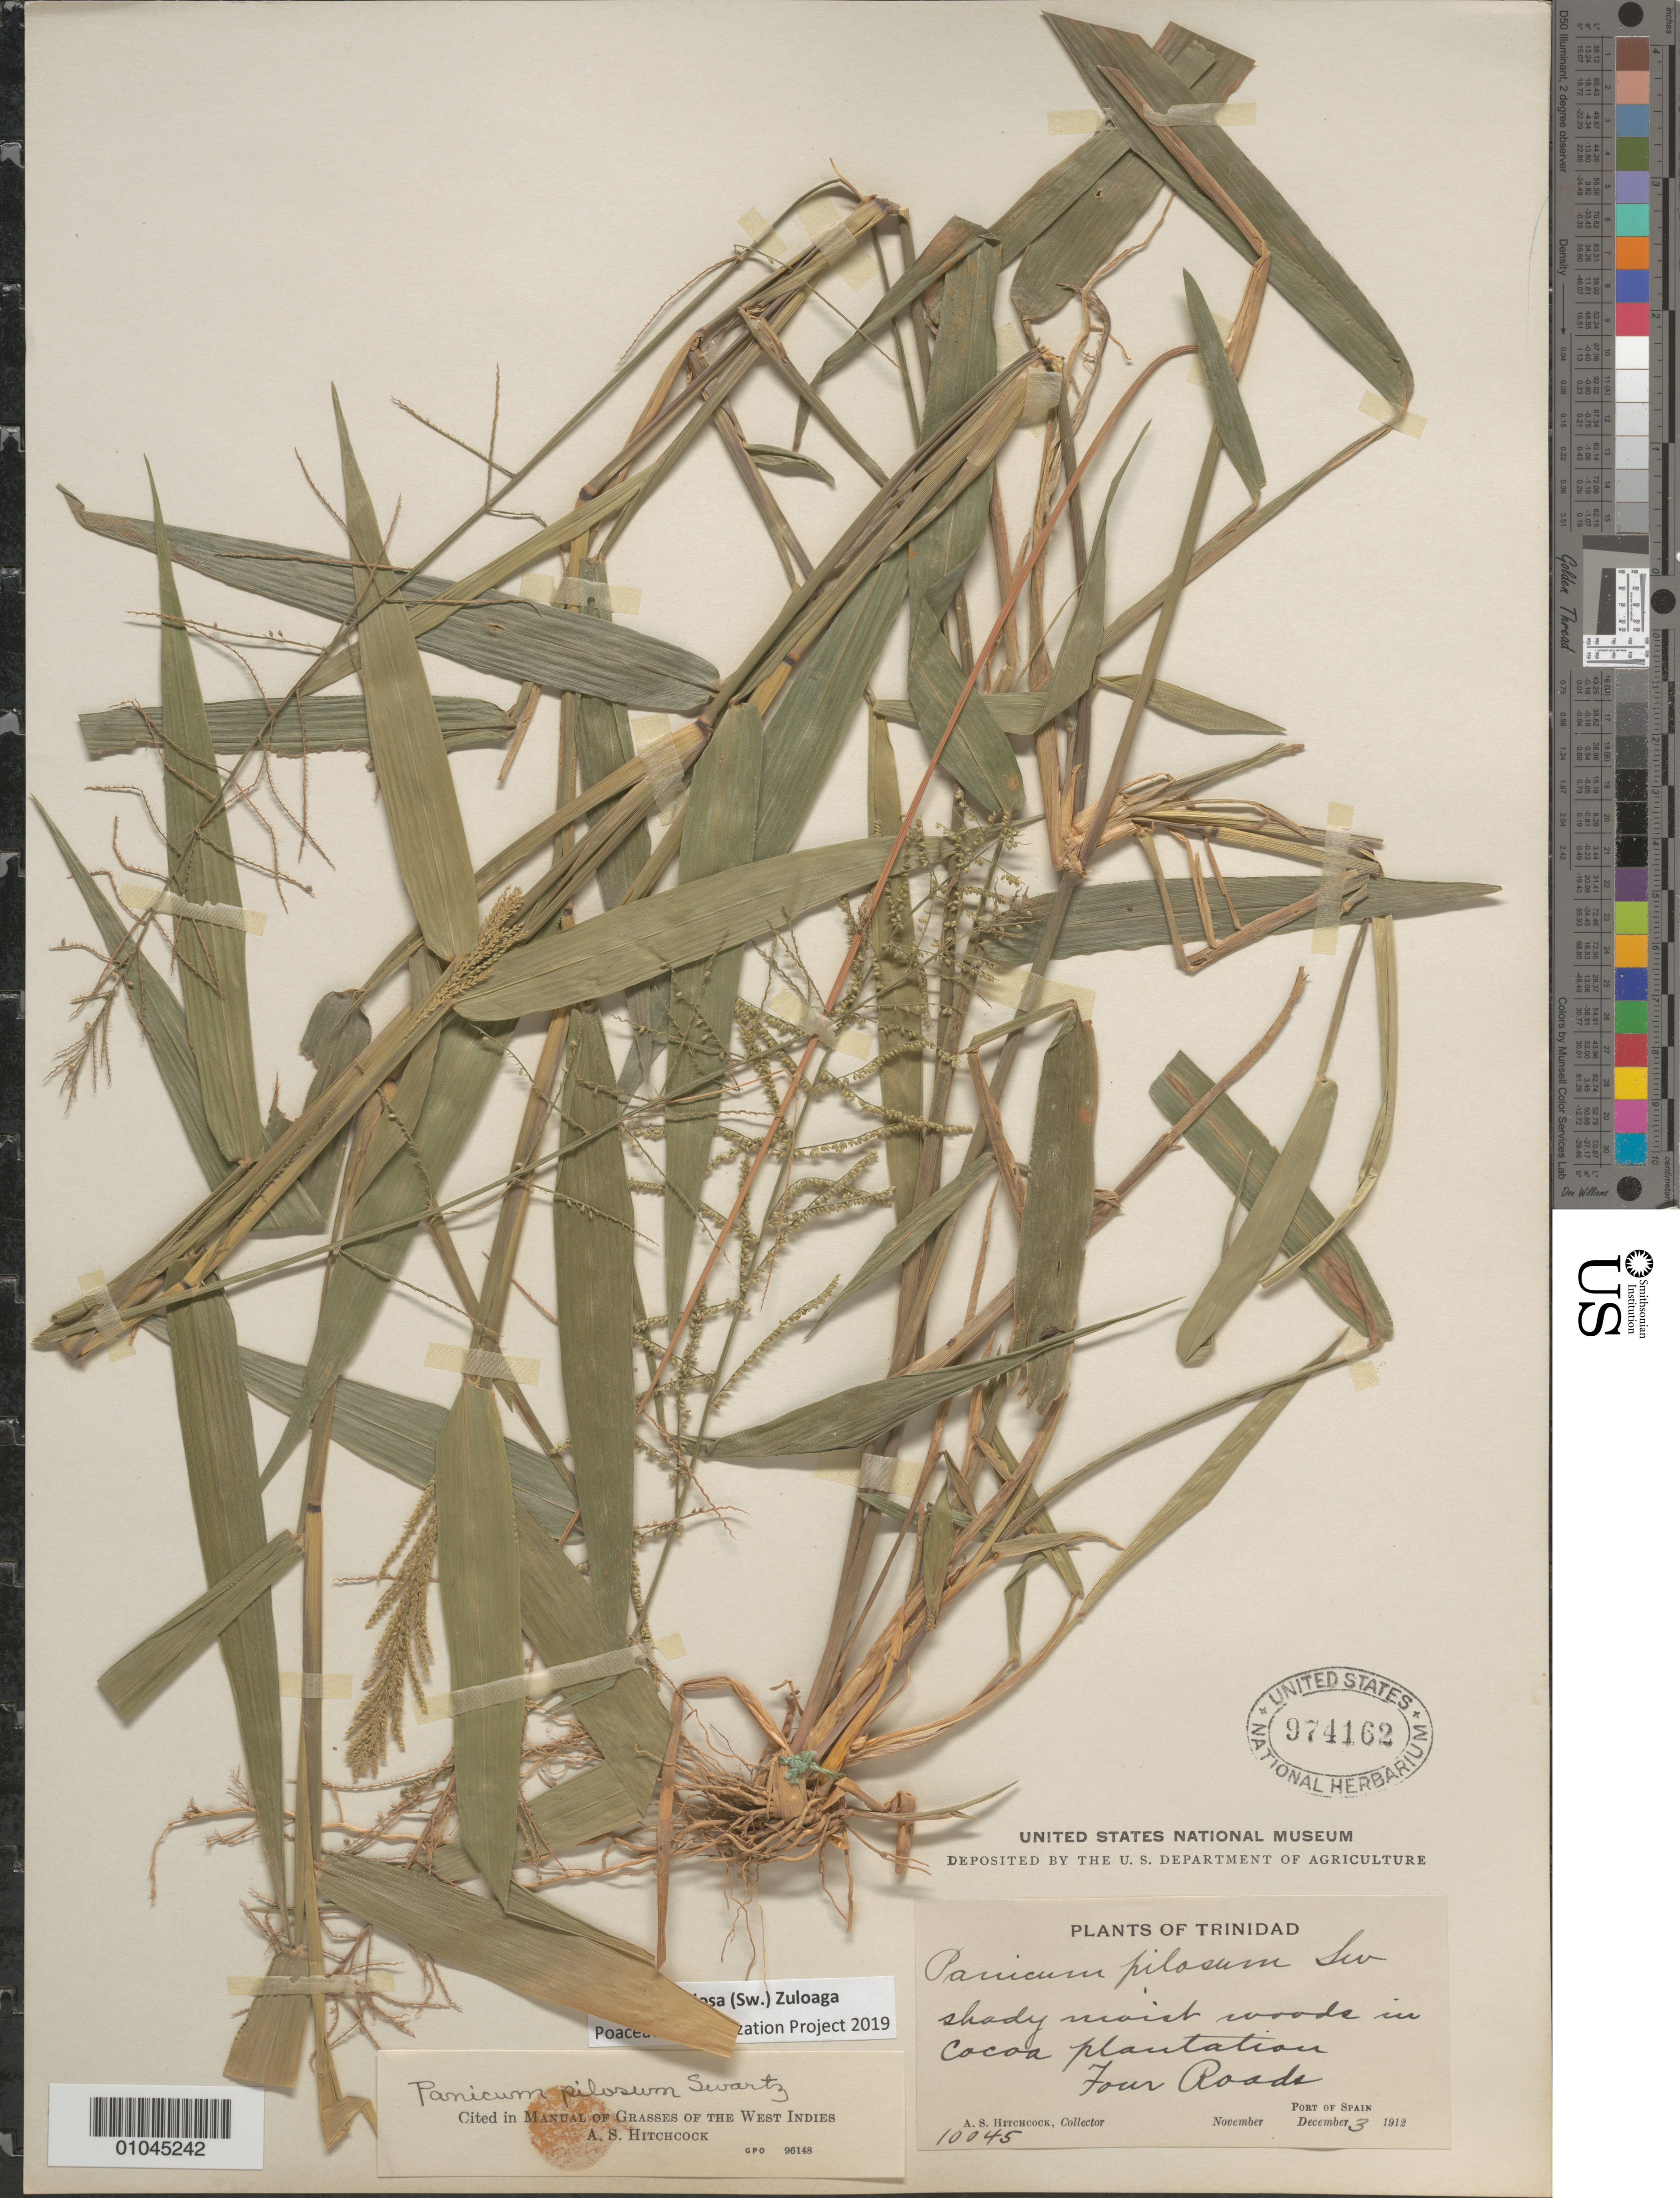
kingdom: Plantae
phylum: Tracheophyta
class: Liliopsida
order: Poales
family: Poaceae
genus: Panicum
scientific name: Panicum pilosum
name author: Sw.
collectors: A. S. Hitchcock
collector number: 10045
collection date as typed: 03 Dec 1912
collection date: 1912-12-03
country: Trinidad and Tobago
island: Trinidad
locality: Port of Spain, Four Roads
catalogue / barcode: US 974162